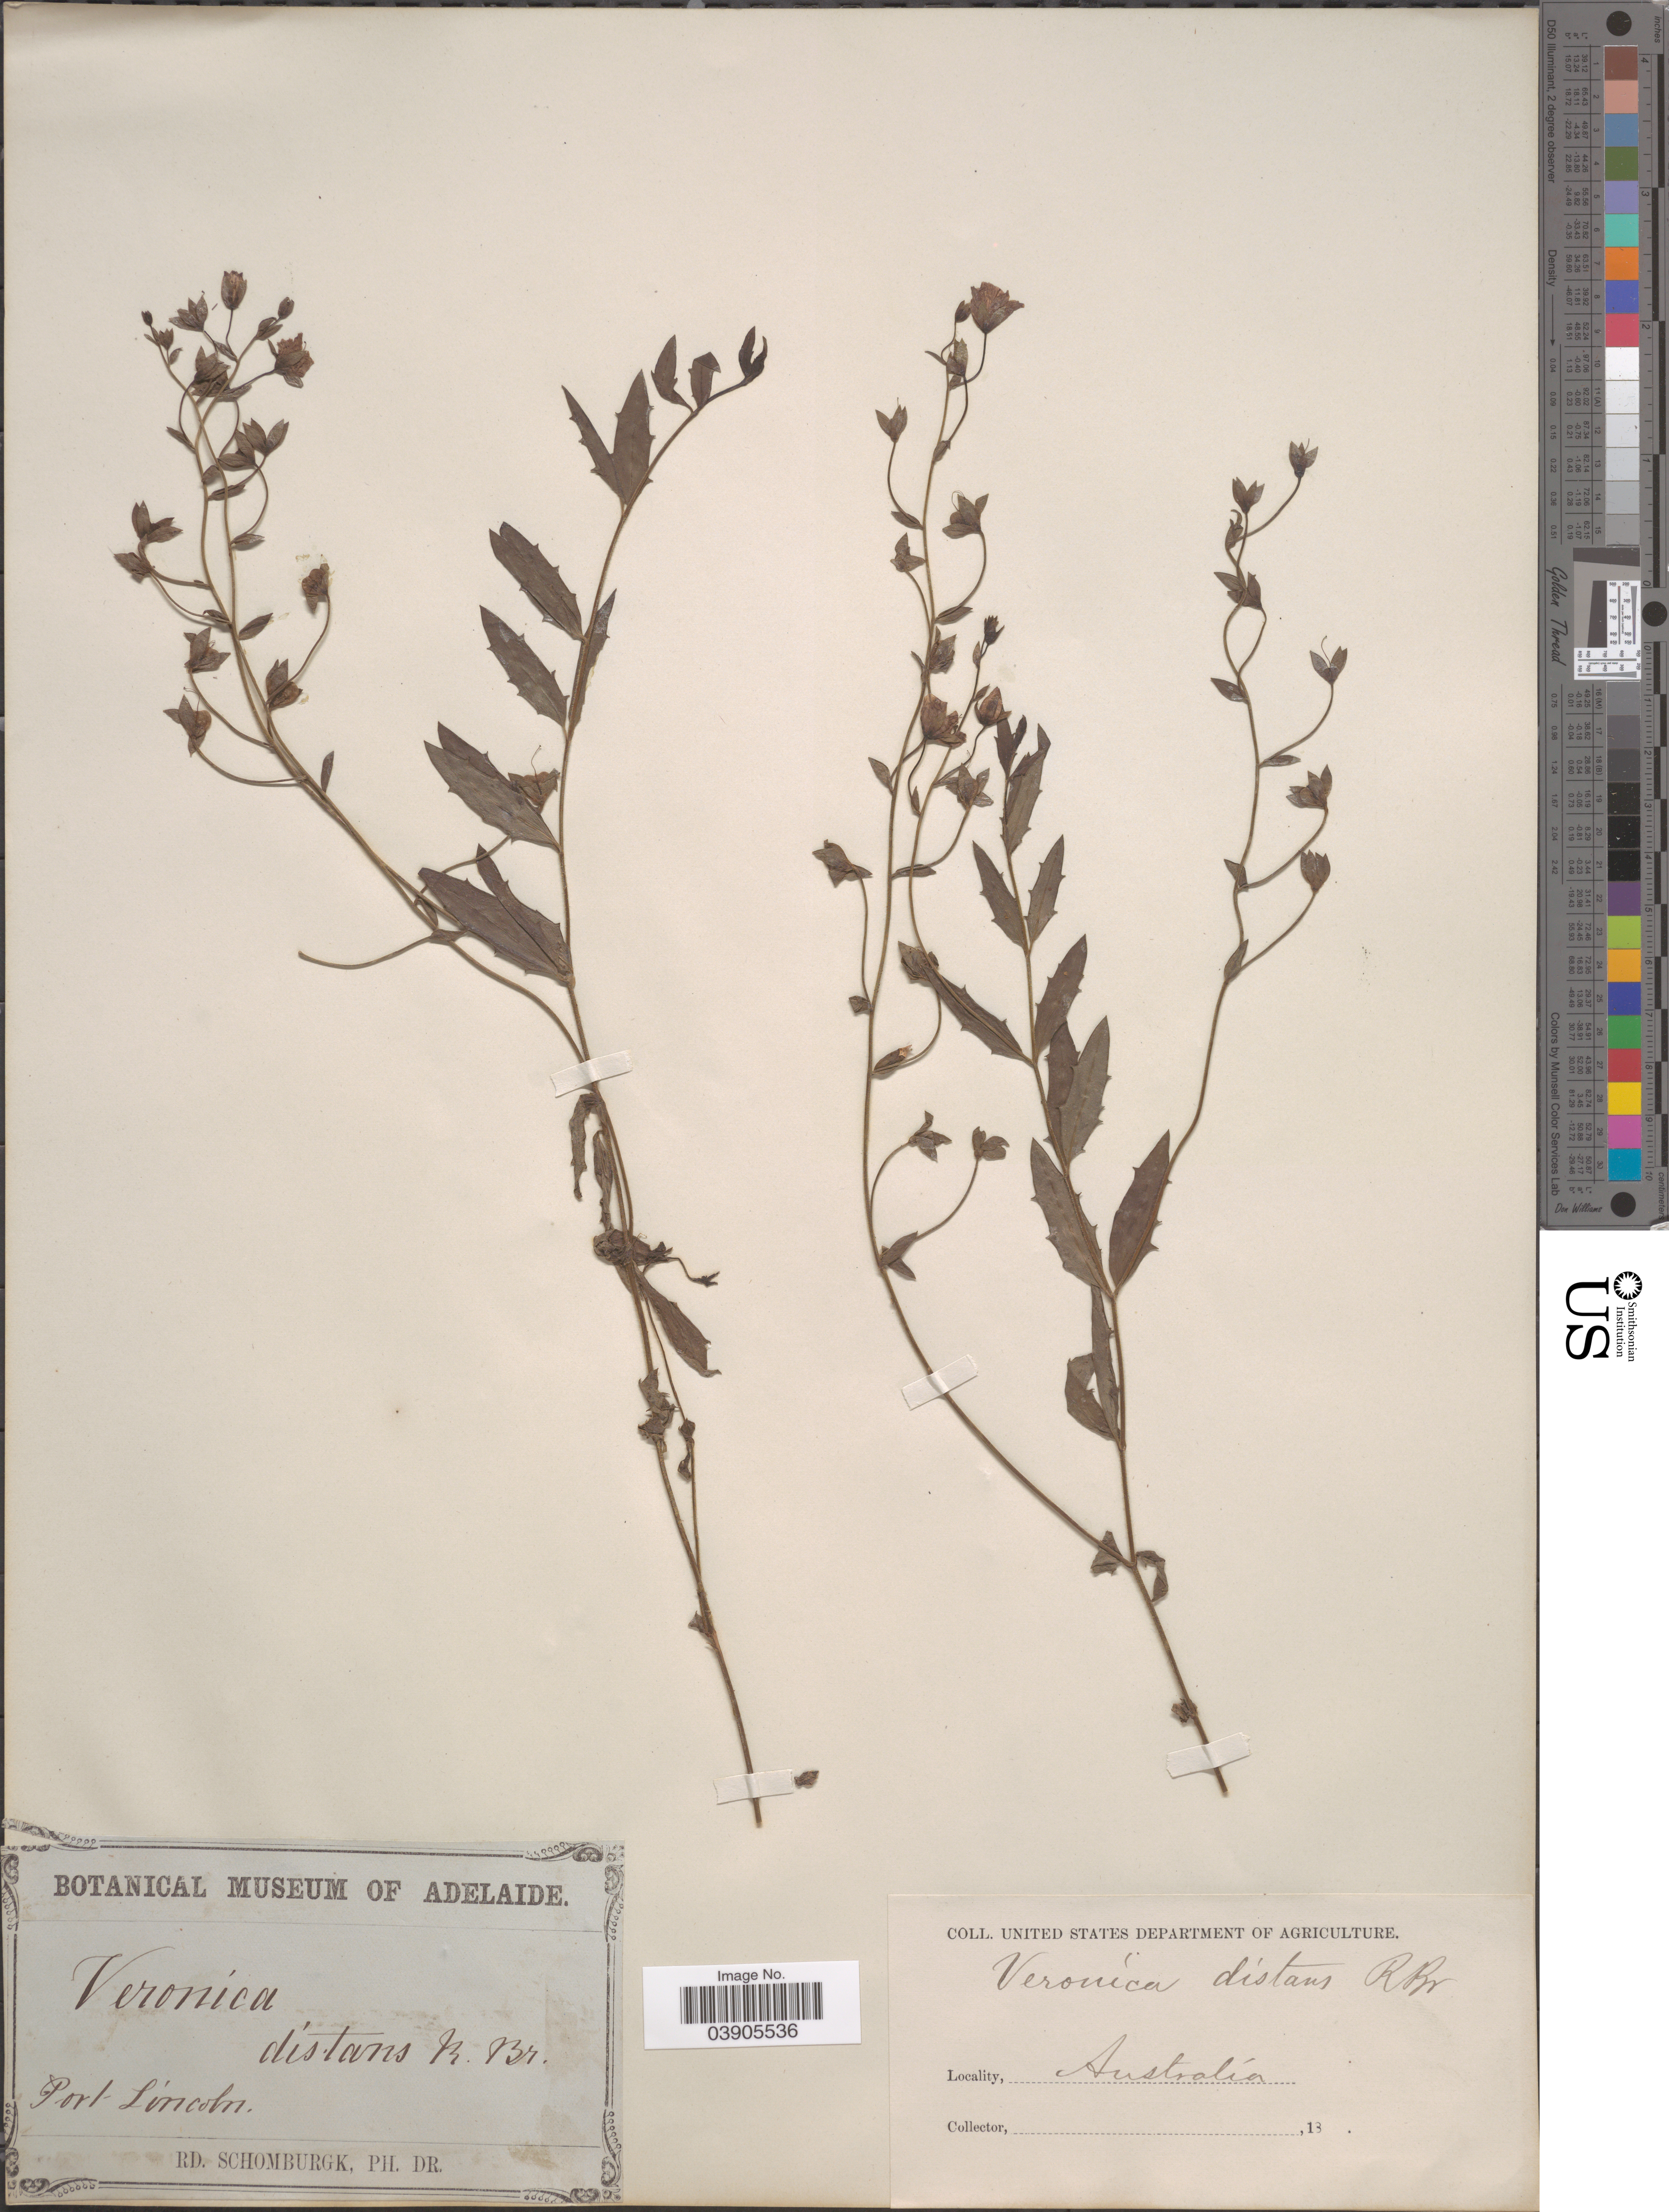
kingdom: Plantae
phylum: Tracheophyta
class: Magnoliopsida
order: Lamiales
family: Plantaginaceae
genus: Veronica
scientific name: Veronica distans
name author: R. Br.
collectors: M. R. Schomburgk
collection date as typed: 18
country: Australia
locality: Port Lincoln.